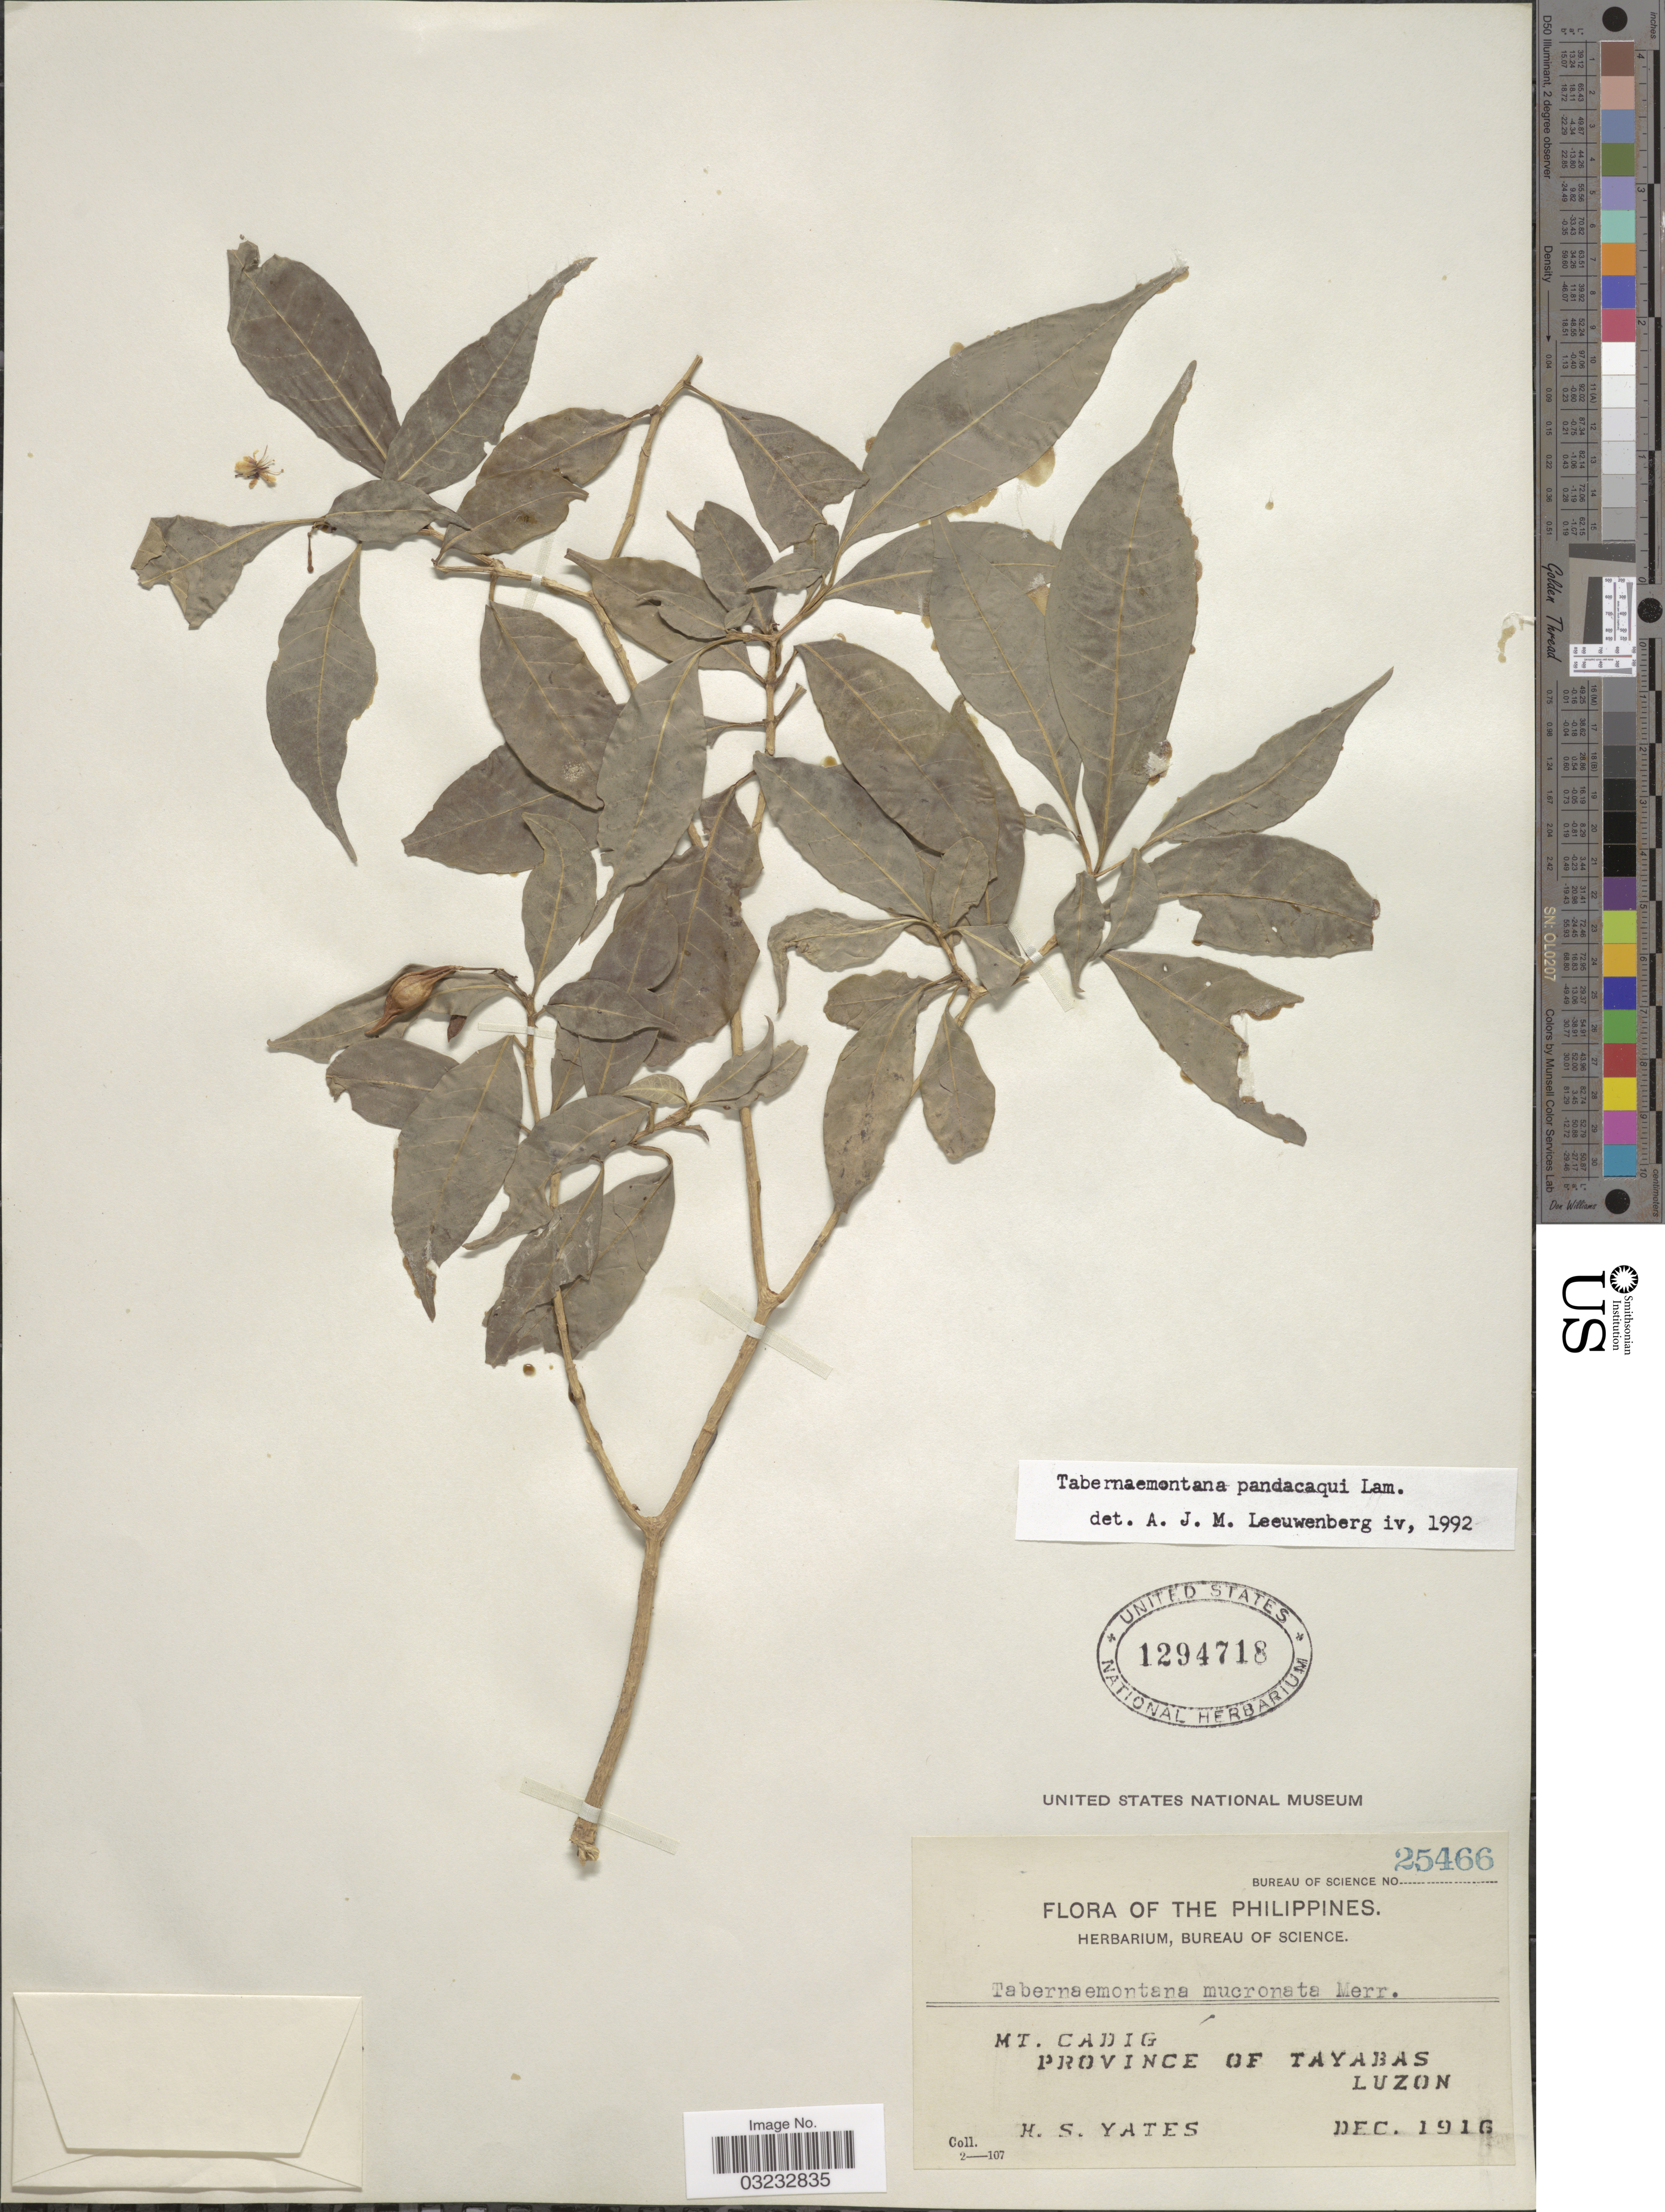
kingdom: Plantae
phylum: Tracheophyta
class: Magnoliopsida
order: Gentianales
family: Apocynaceae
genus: Tabernaemontana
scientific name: Tabernaemontana pandacaqui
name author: Poir.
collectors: H. S. Yates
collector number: Bureau of Science 25466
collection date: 1916-12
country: Philippines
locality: Mt. Cadig, Province of Tayabas, Luzon.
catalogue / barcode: US 1294718